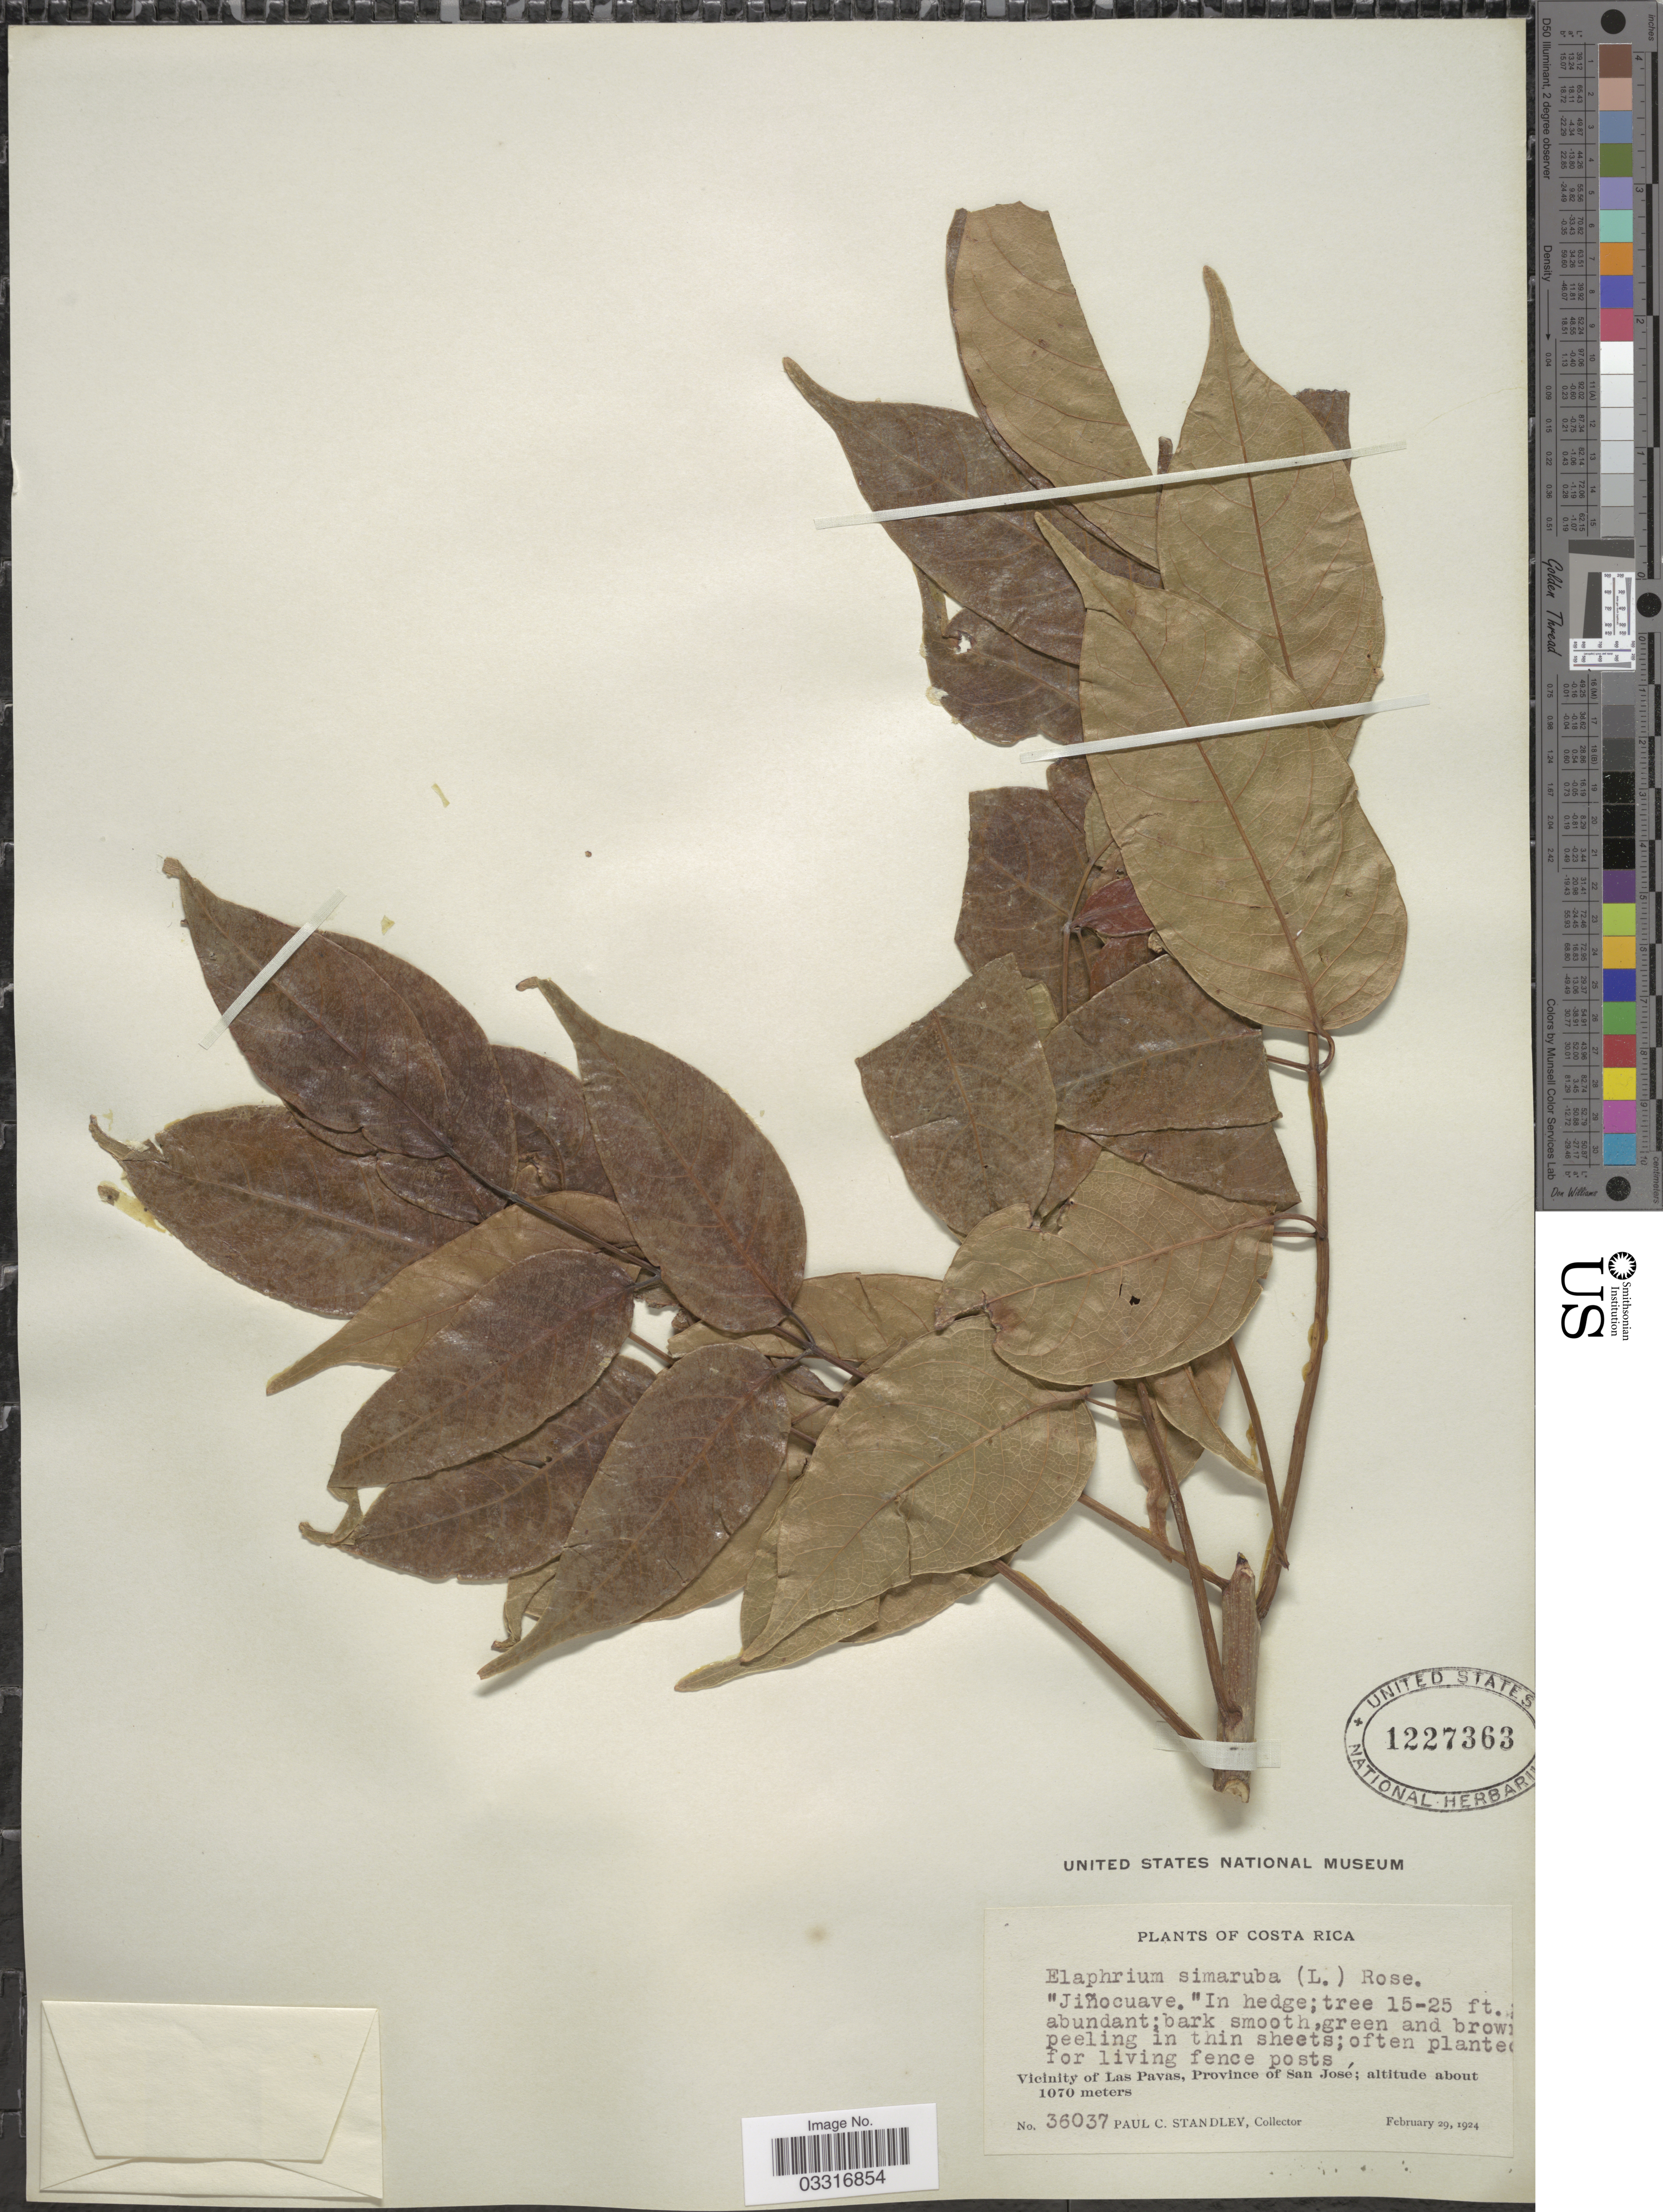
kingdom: Plantae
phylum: Tracheophyta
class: Magnoliopsida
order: Sapindales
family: Burseraceae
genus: Bursera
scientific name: Bursera simaruba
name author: (L.) Sarg.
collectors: P. C. Standley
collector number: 36037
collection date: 1924-02-29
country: Costa Rica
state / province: San José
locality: Vicinity of Las Pavas.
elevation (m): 1070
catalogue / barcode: US 1227363